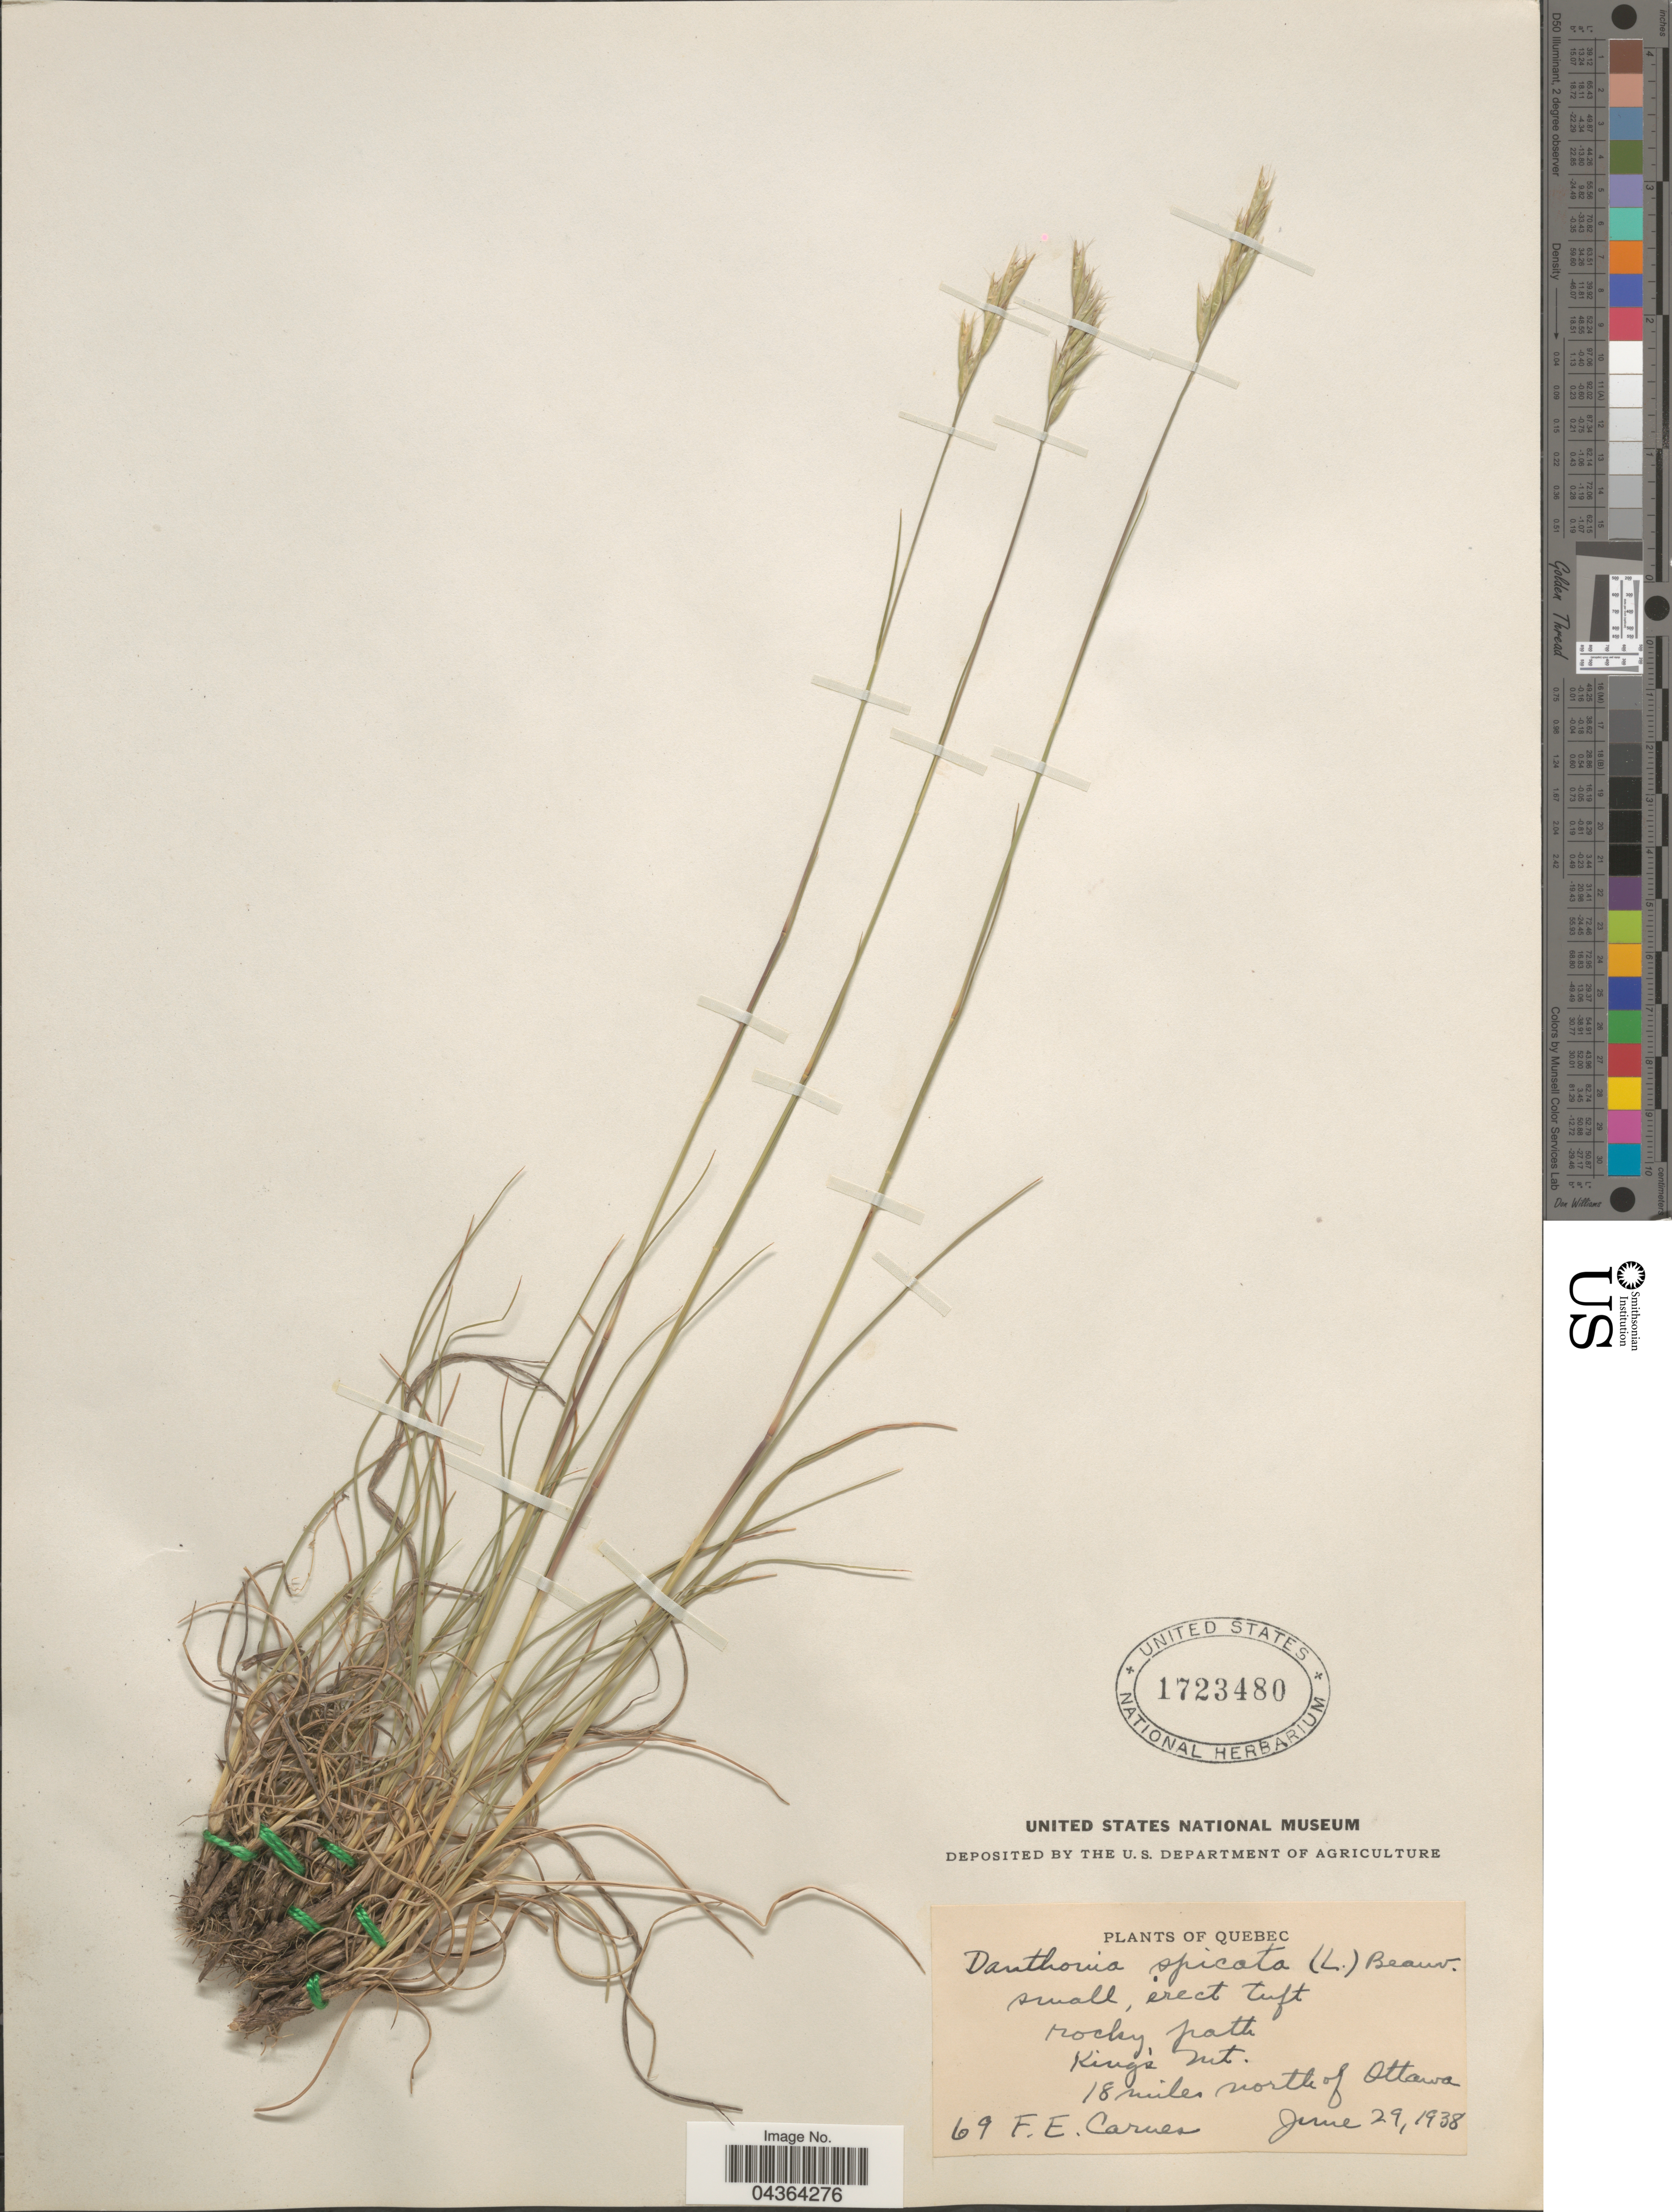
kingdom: Plantae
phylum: Tracheophyta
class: Liliopsida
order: Poales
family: Poaceae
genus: Danthonia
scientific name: Danthonia spicata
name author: (L.) P. Beauv. ex Roem. & Schult.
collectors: F. Carnes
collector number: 69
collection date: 1938-06-29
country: Canada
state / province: Quebec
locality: Rocky path King's Mt. 18 miles north of Ottawa.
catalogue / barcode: US 1723480